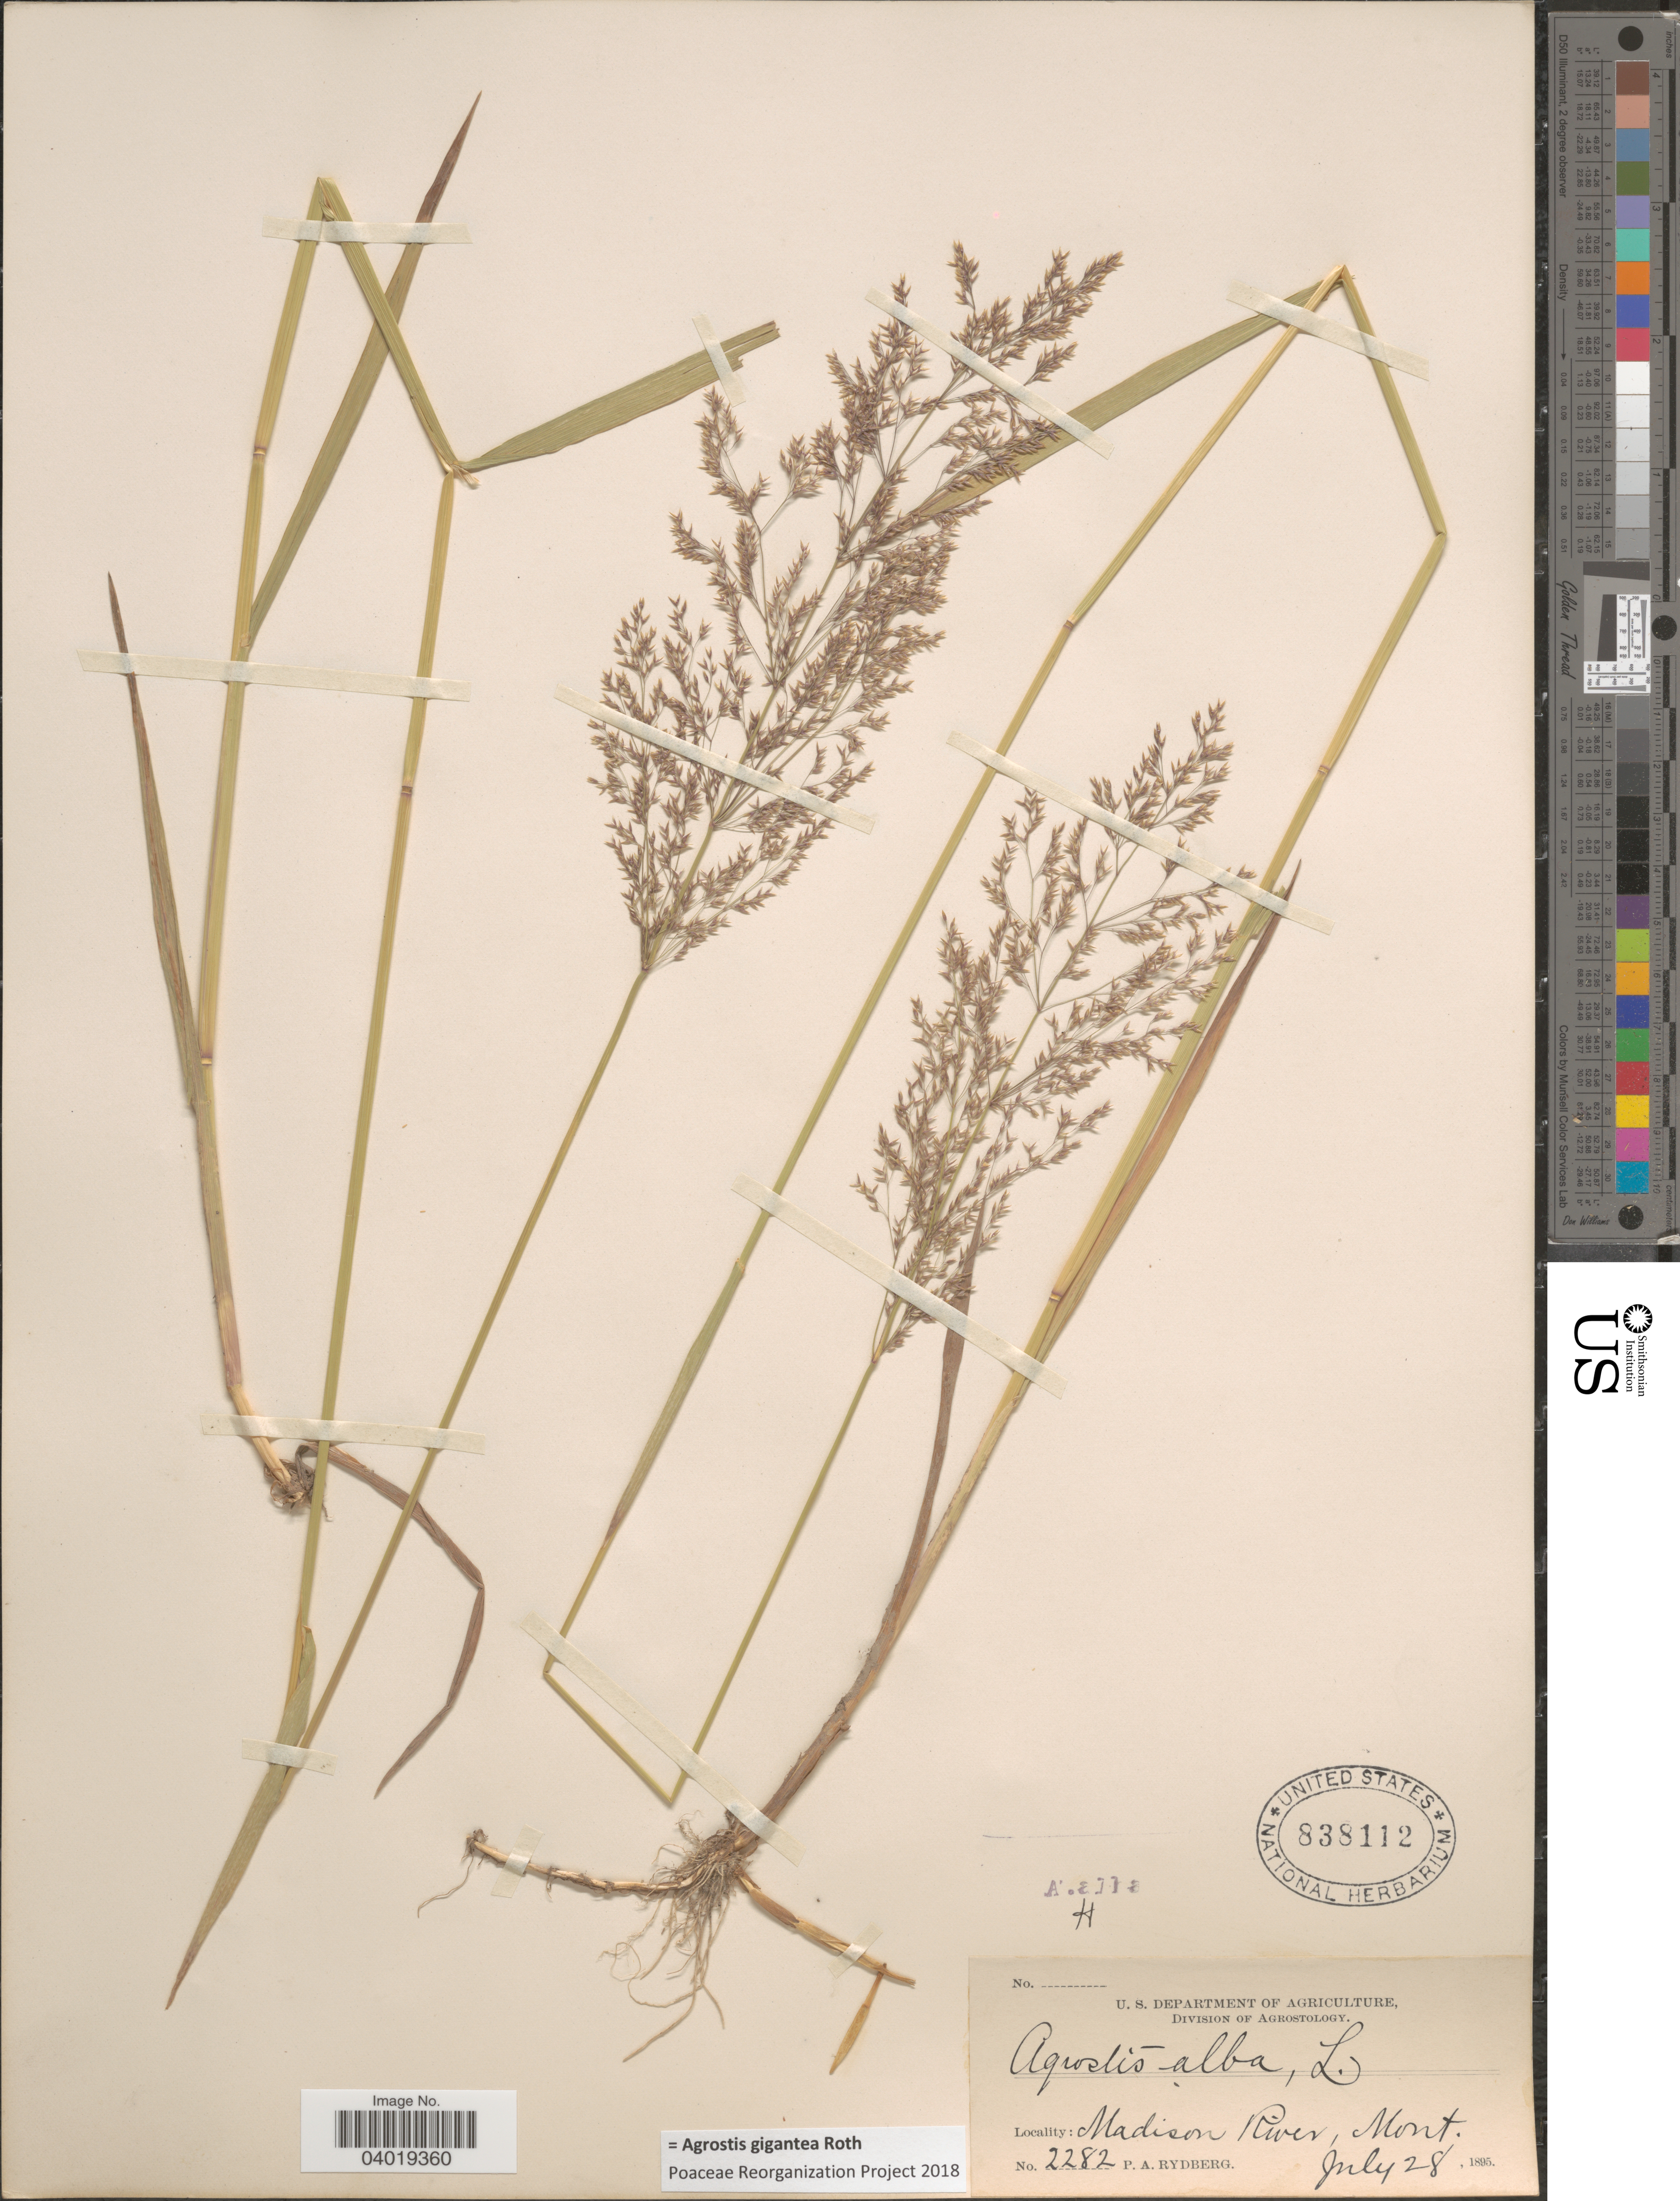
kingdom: Plantae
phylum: Tracheophyta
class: Liliopsida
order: Poales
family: Poaceae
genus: Agrostis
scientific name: Agrostis gigantea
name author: Roth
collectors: P. A. Rydberg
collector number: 2282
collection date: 1895-07-28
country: United States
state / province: Montana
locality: Madison River.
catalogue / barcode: US 838112